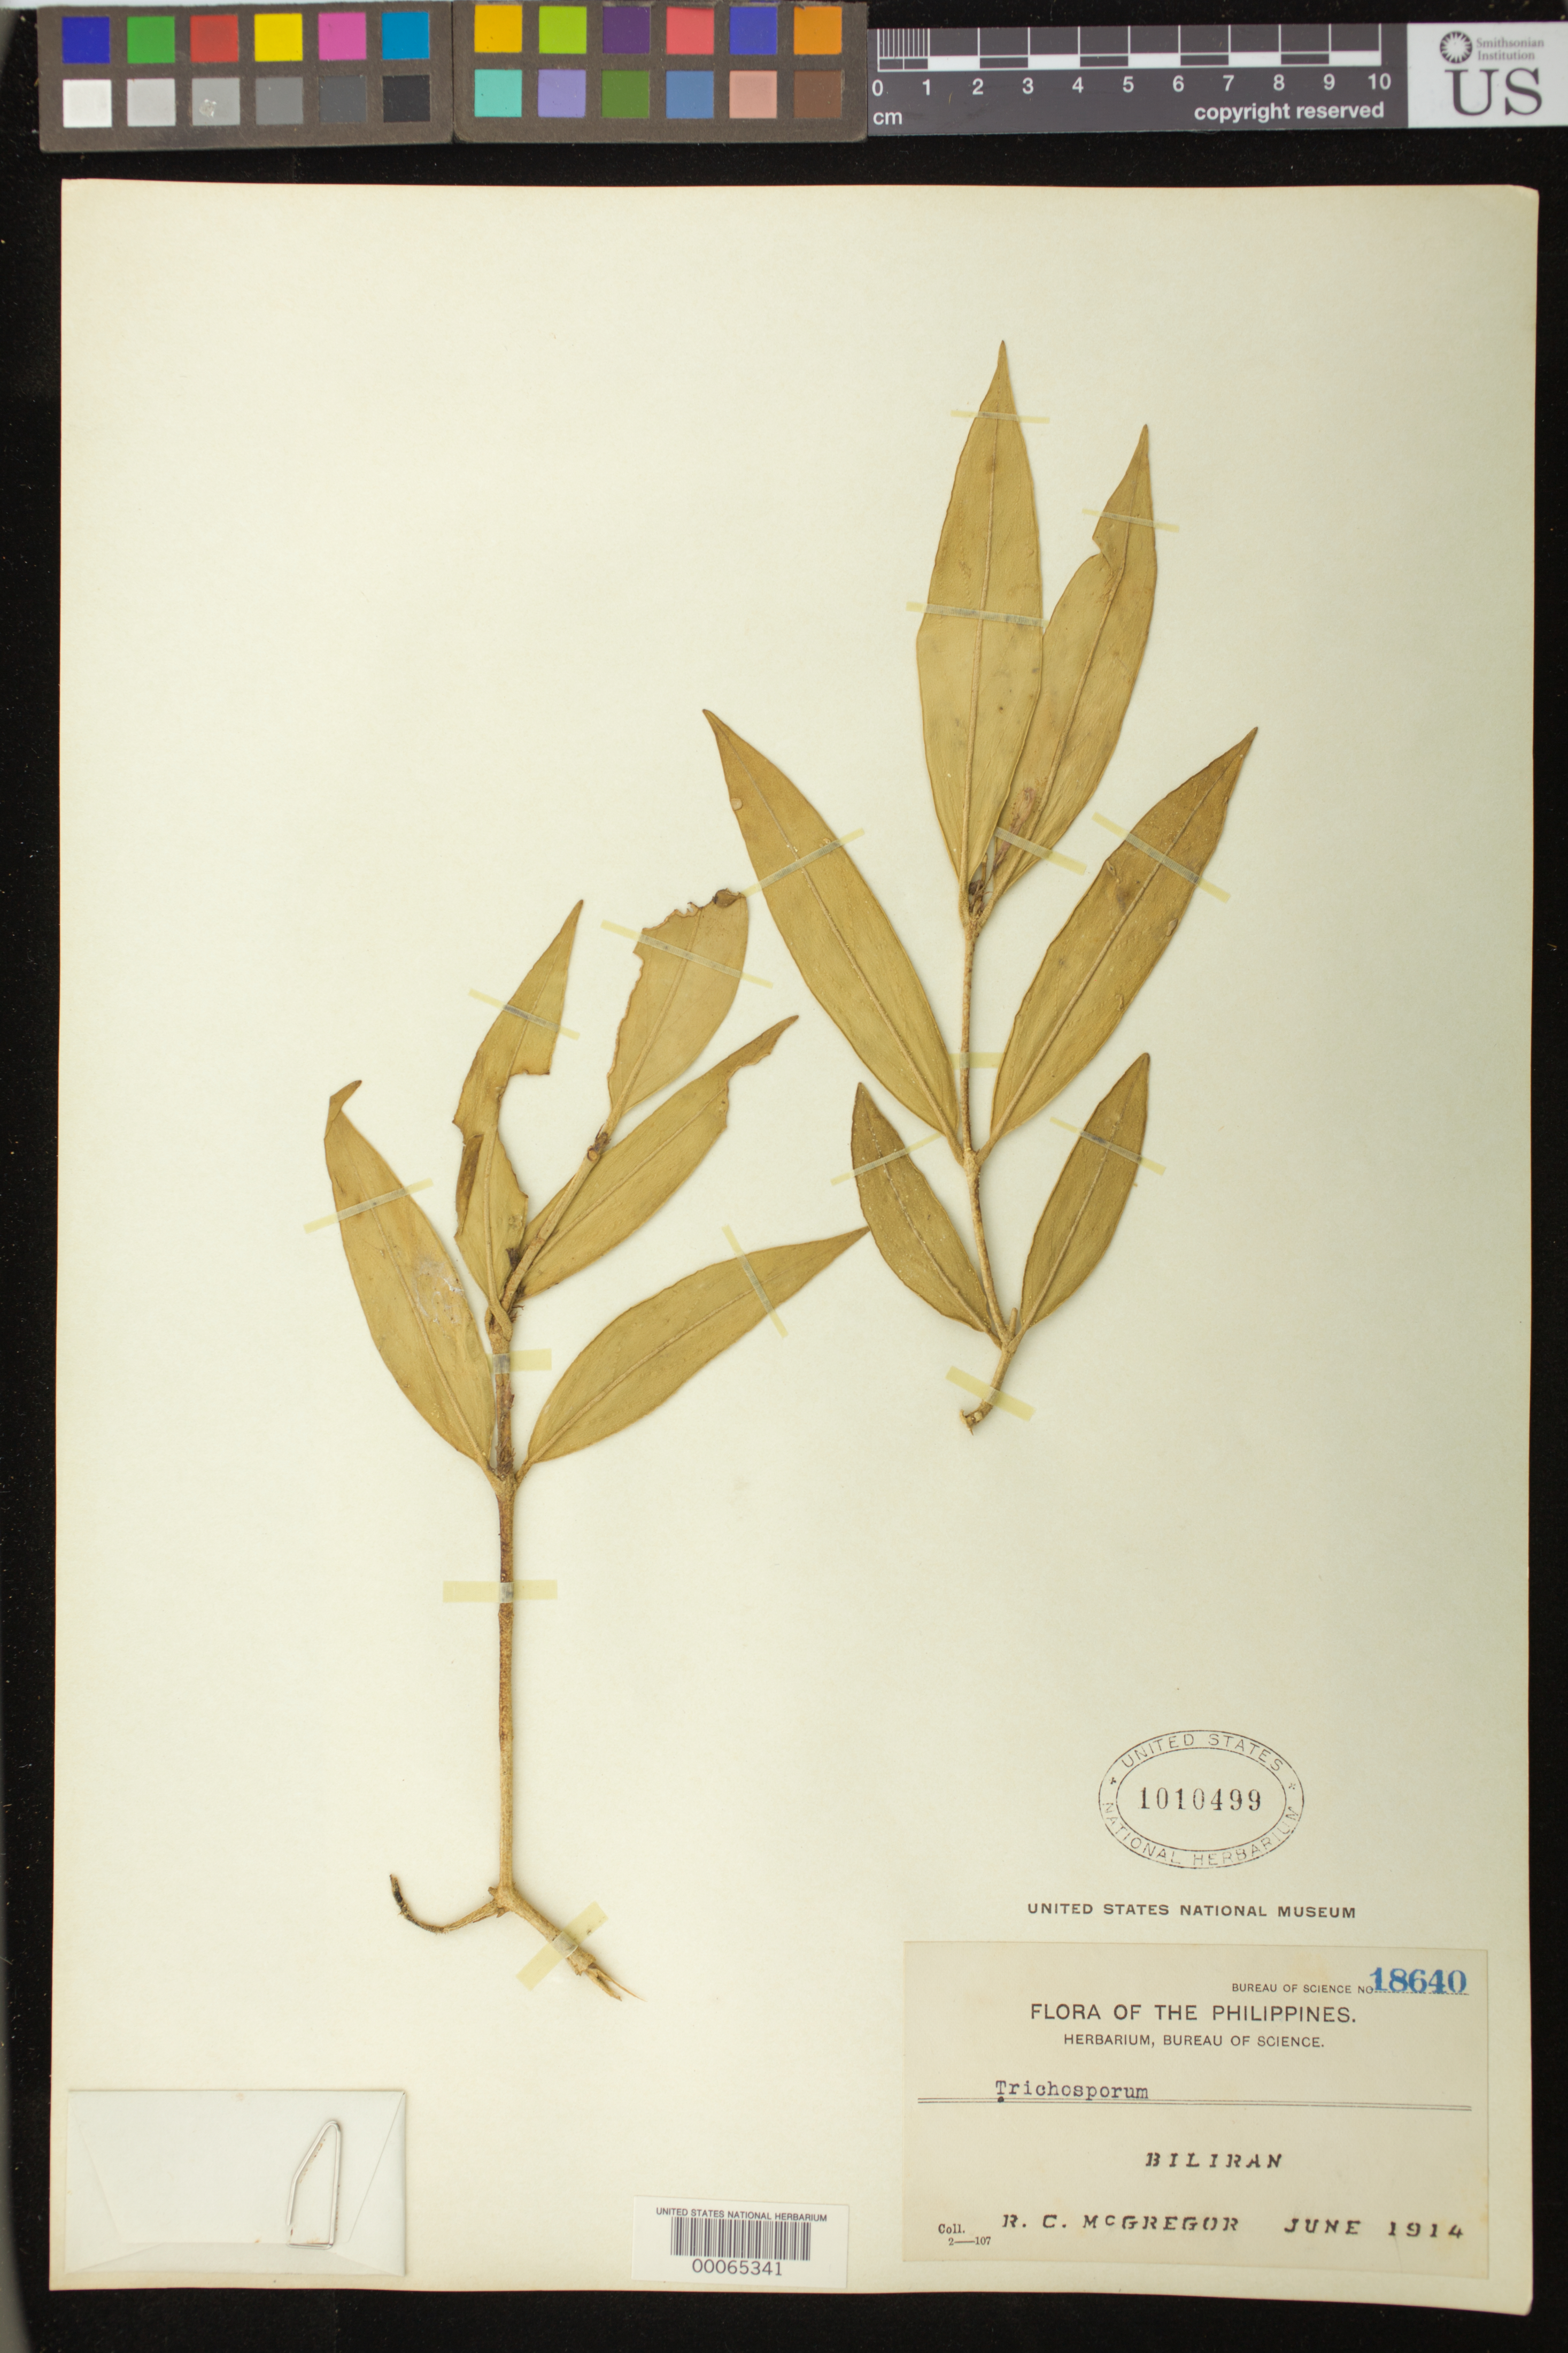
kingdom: Plantae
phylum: Tracheophyta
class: Magnoliopsida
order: Lamiales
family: Gesneriaceae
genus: Trichosporum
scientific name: Trichosporum sp.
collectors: R. C. McGregor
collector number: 18640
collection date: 1914-06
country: Philippines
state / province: Eastern Visayas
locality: Biliran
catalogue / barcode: US 1010499